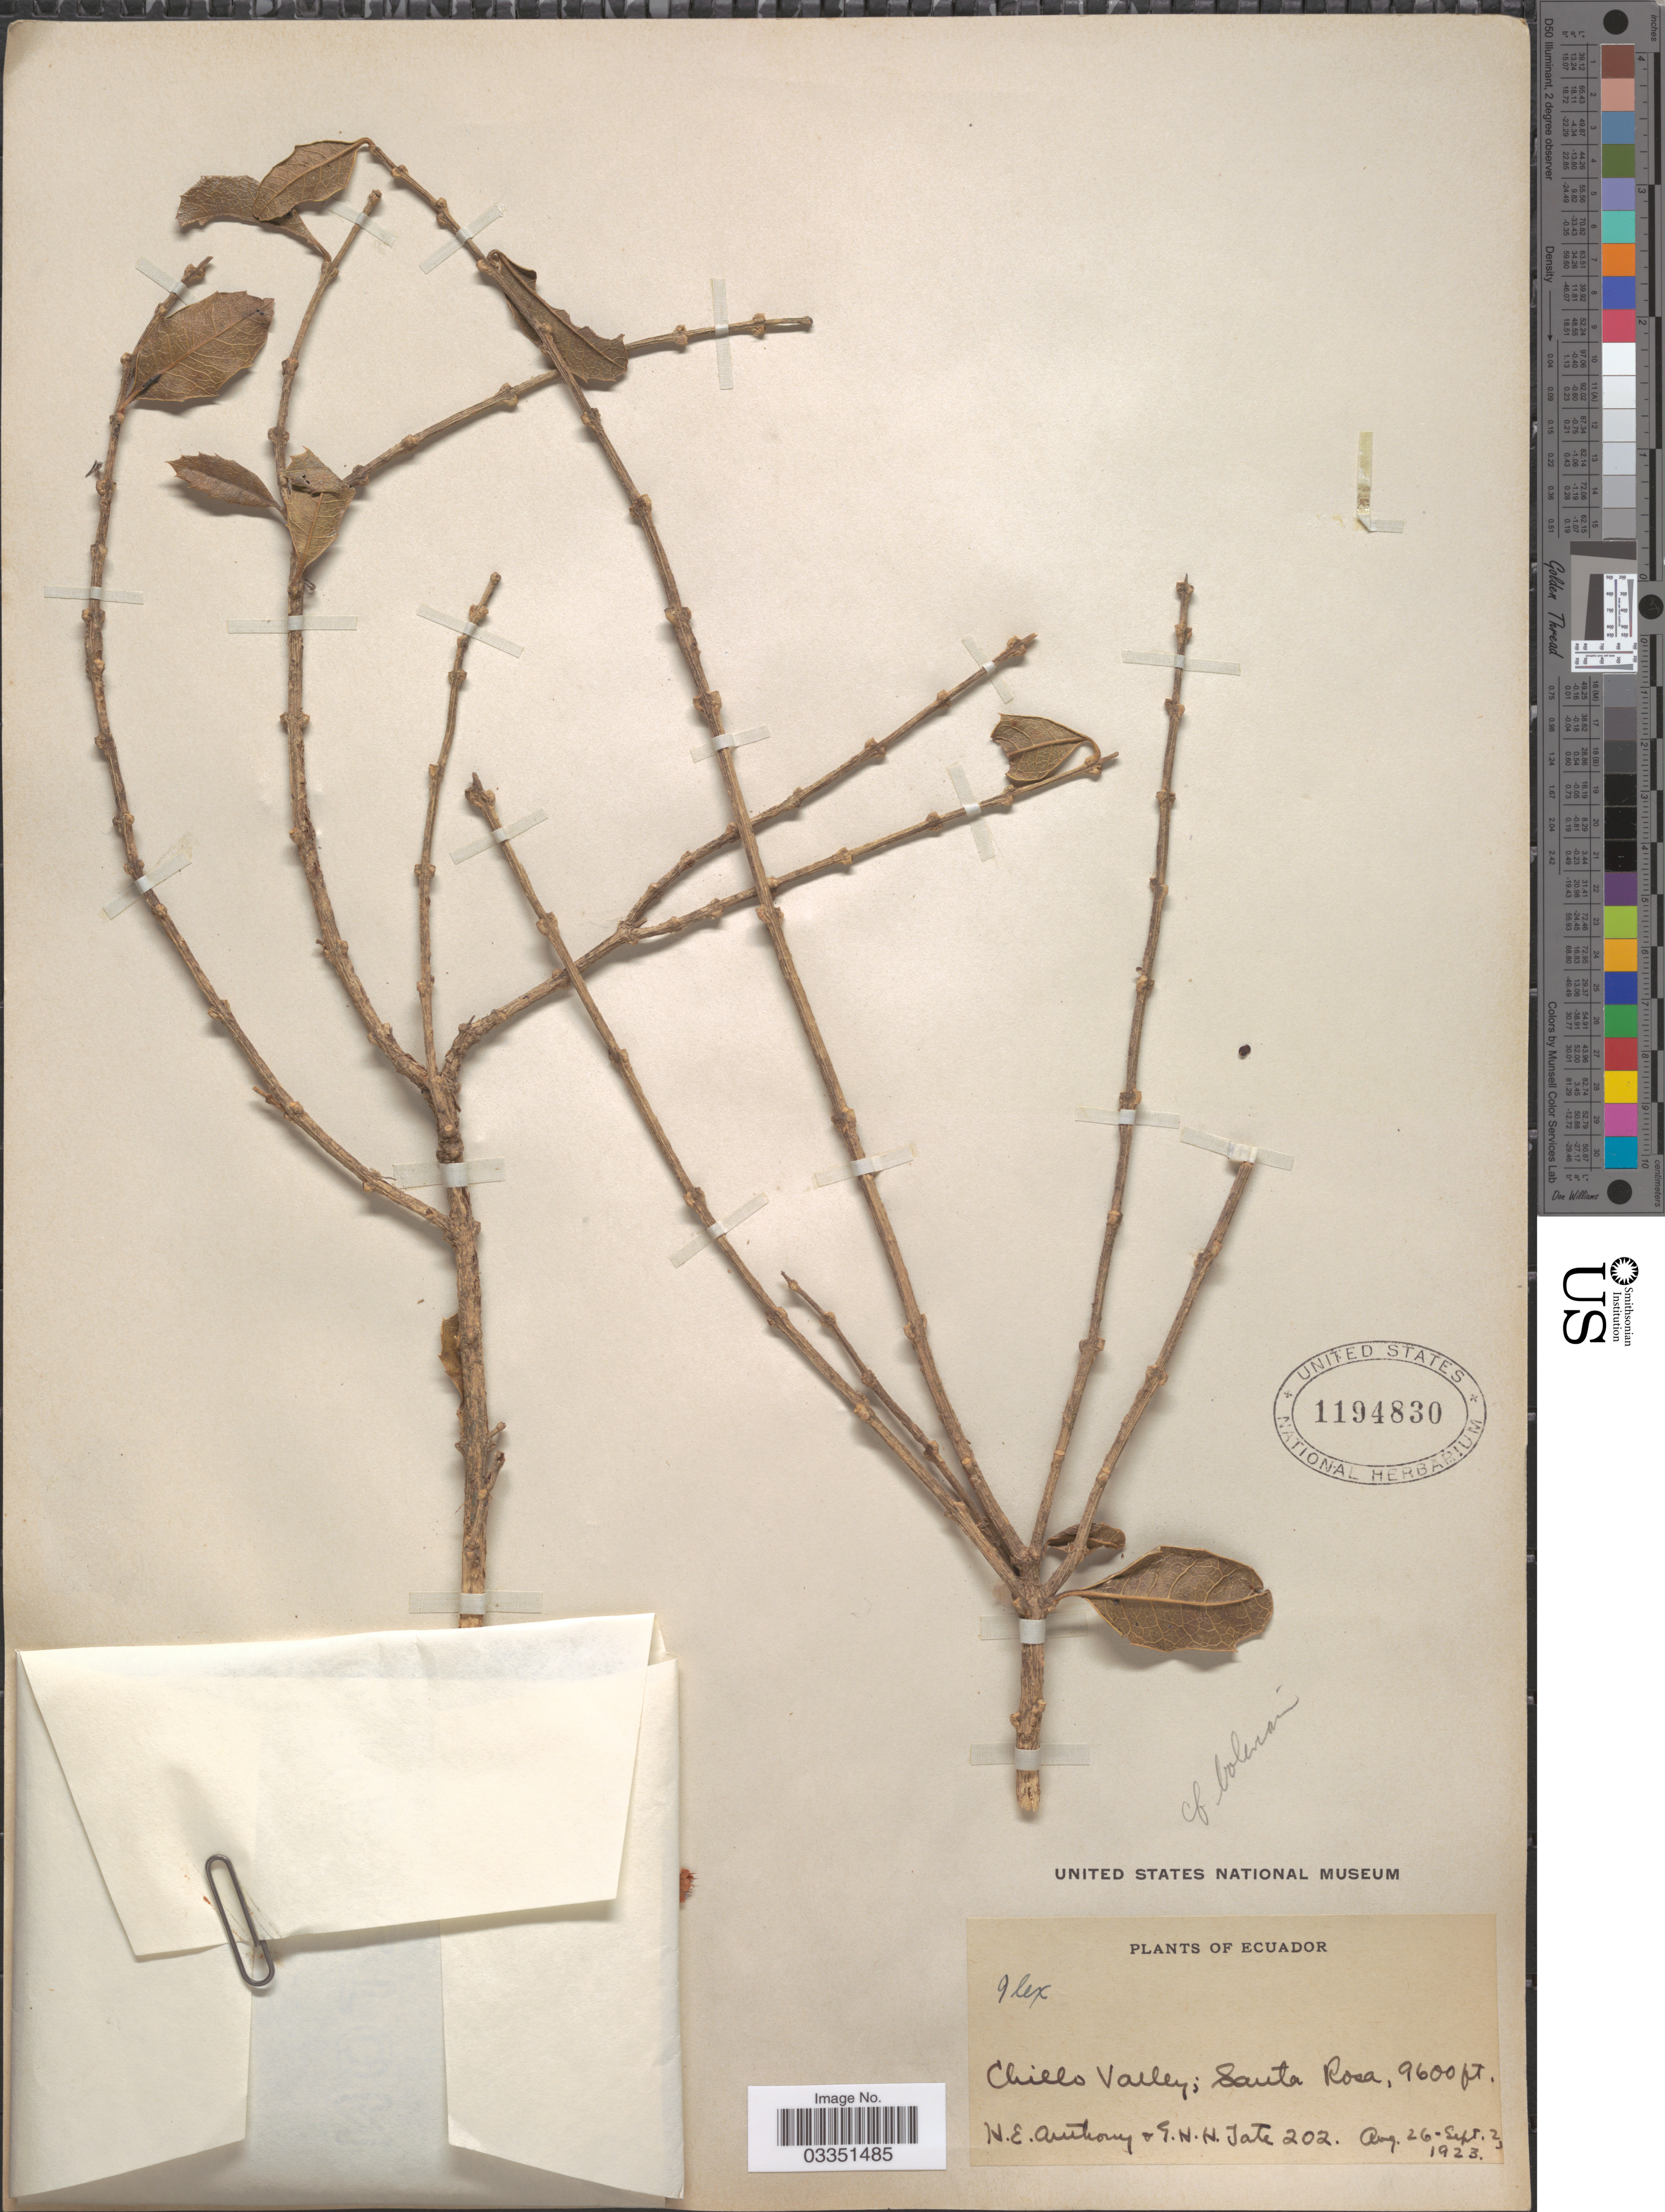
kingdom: Plantae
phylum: Tracheophyta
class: Magnoliopsida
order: Aquifoliales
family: Aquifoliaceae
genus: Ilex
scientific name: Ilex sp.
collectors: H. E. Anthony & G. H. H.Tate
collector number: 202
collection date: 1923-08-26/1923-09-02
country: Ecuador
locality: Chillo Valley; Santa Rosa.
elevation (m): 2926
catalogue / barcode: US 1194830